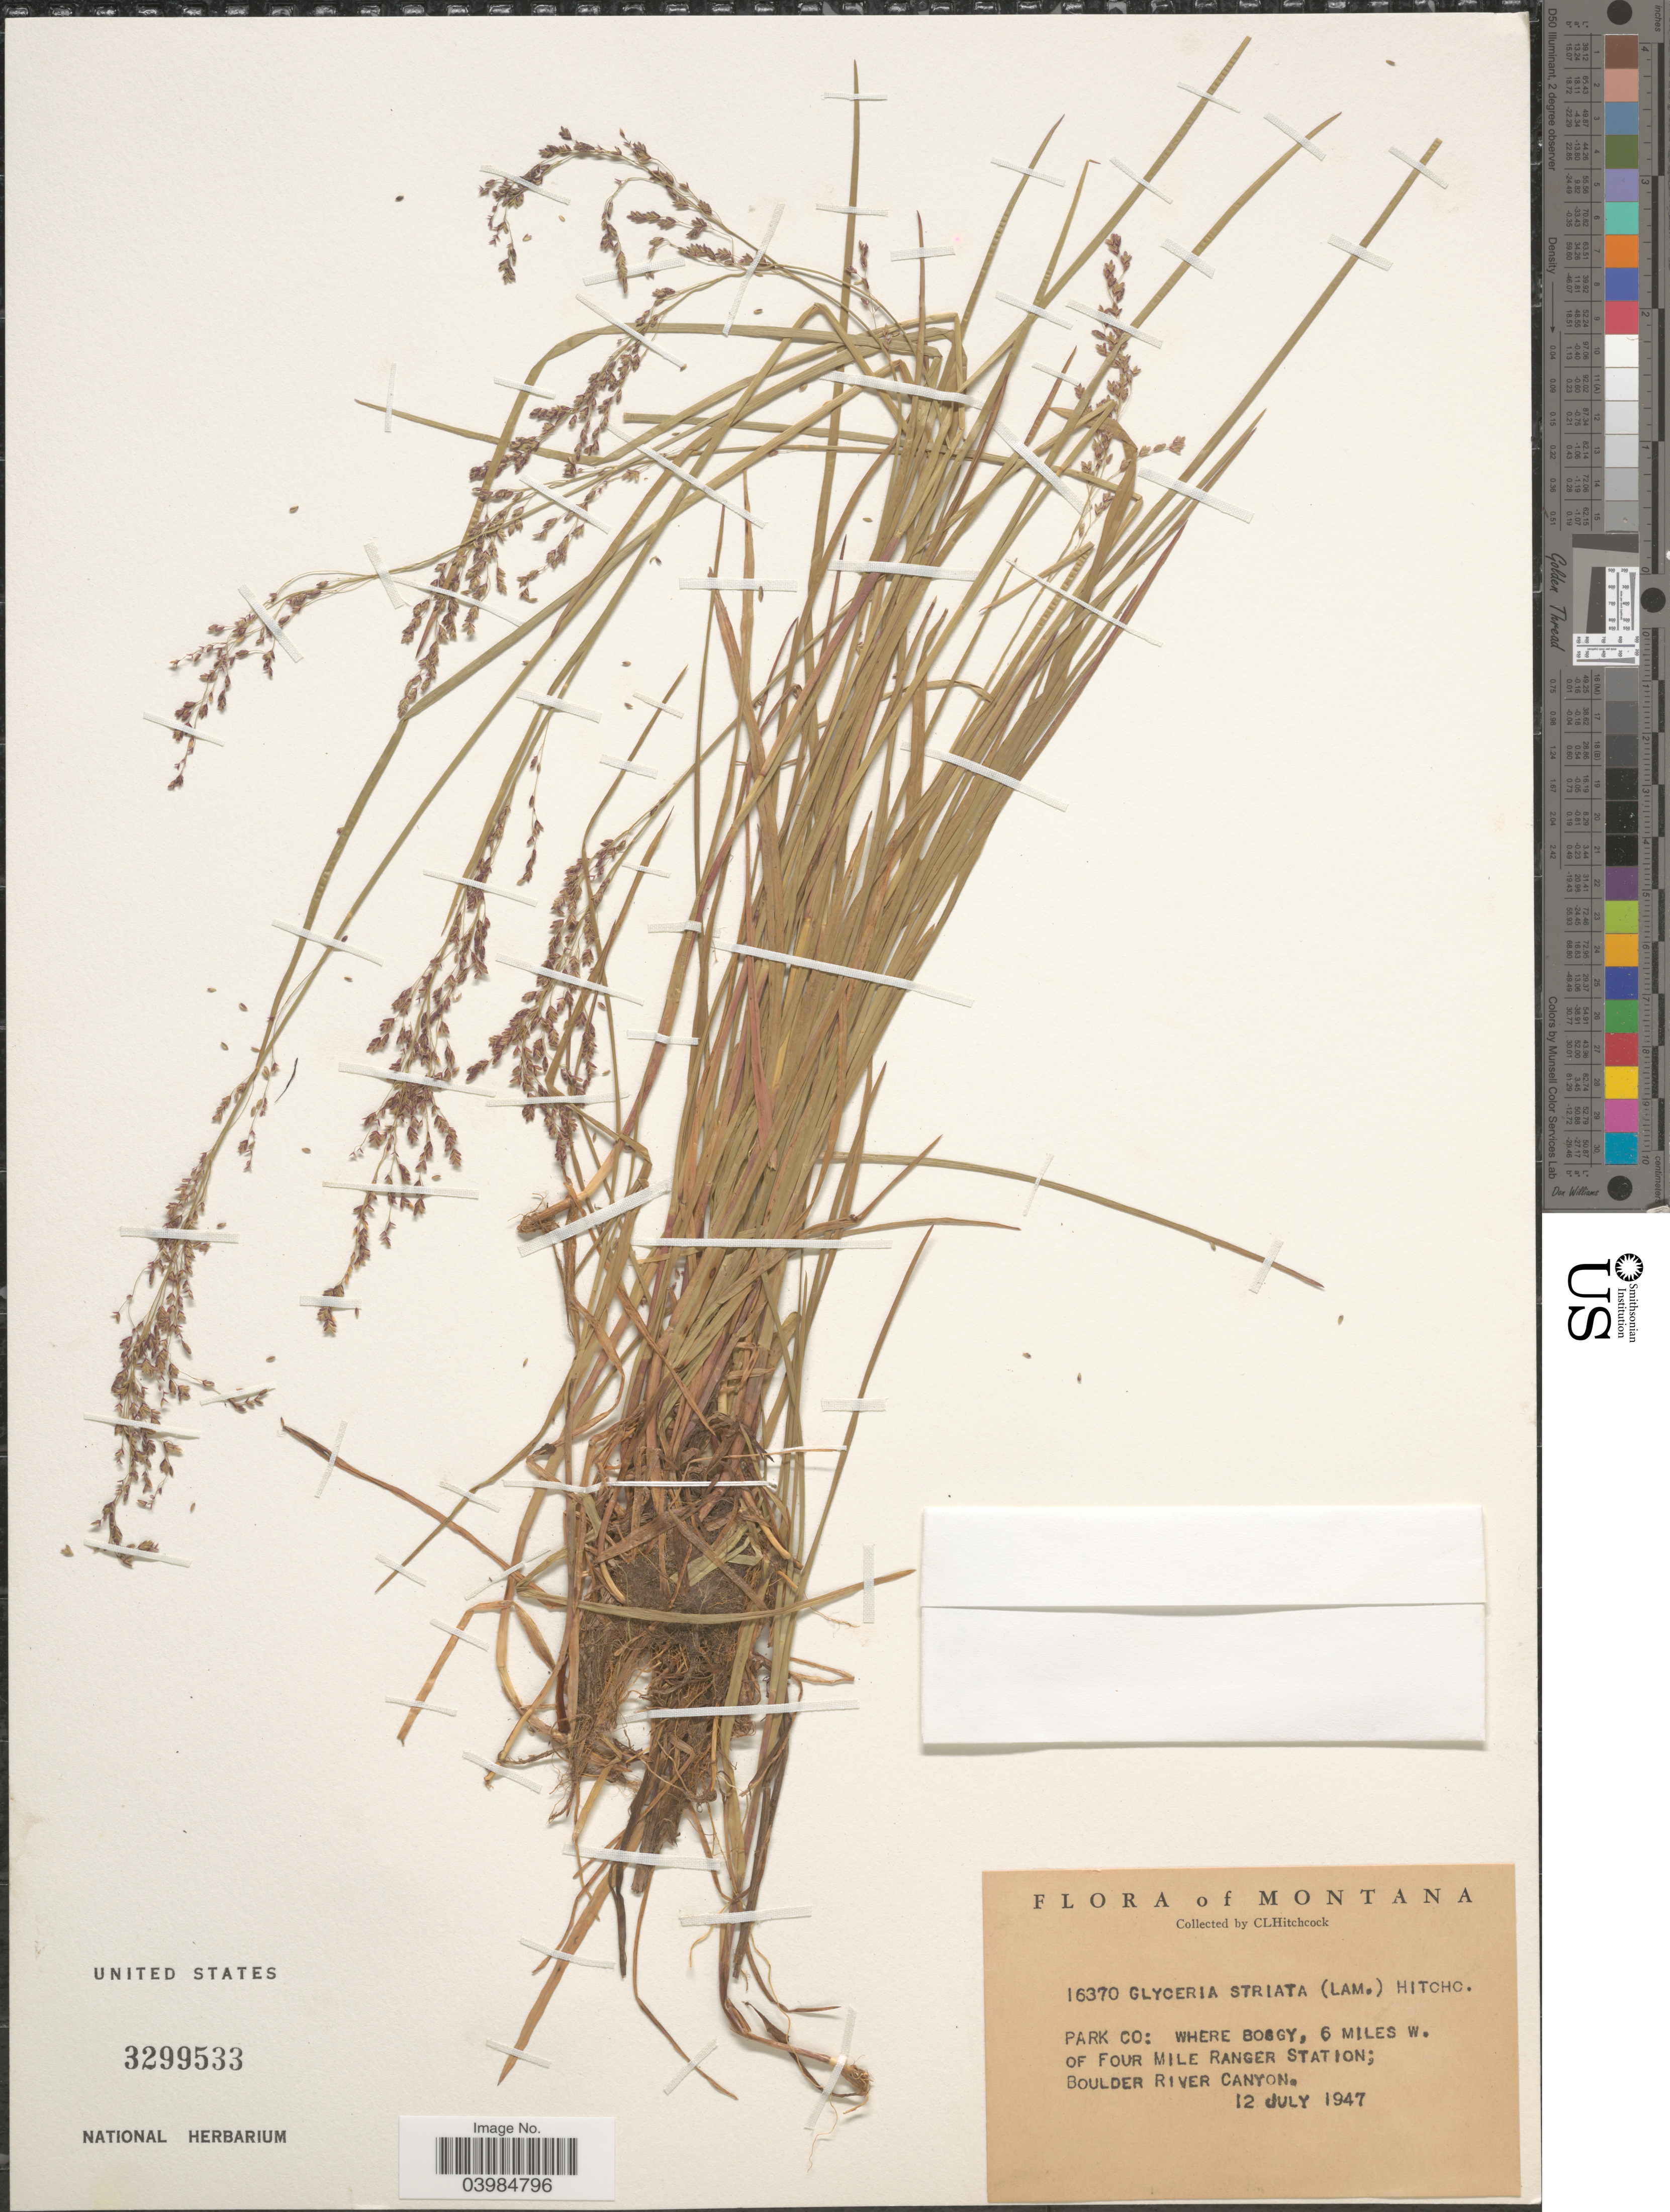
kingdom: Plantae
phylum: Tracheophyta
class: Liliopsida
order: Poales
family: Poaceae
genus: Glyceria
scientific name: Glyceria striata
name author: (Lam.) Hitchc.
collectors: C. L. Hitchcock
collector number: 16370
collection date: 1947-07-12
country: United States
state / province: Montana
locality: Park Co: Where Boggy, 6 miles w. of Four Mile Ranger Station; Boulder River Canyon.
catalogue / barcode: US 3299533